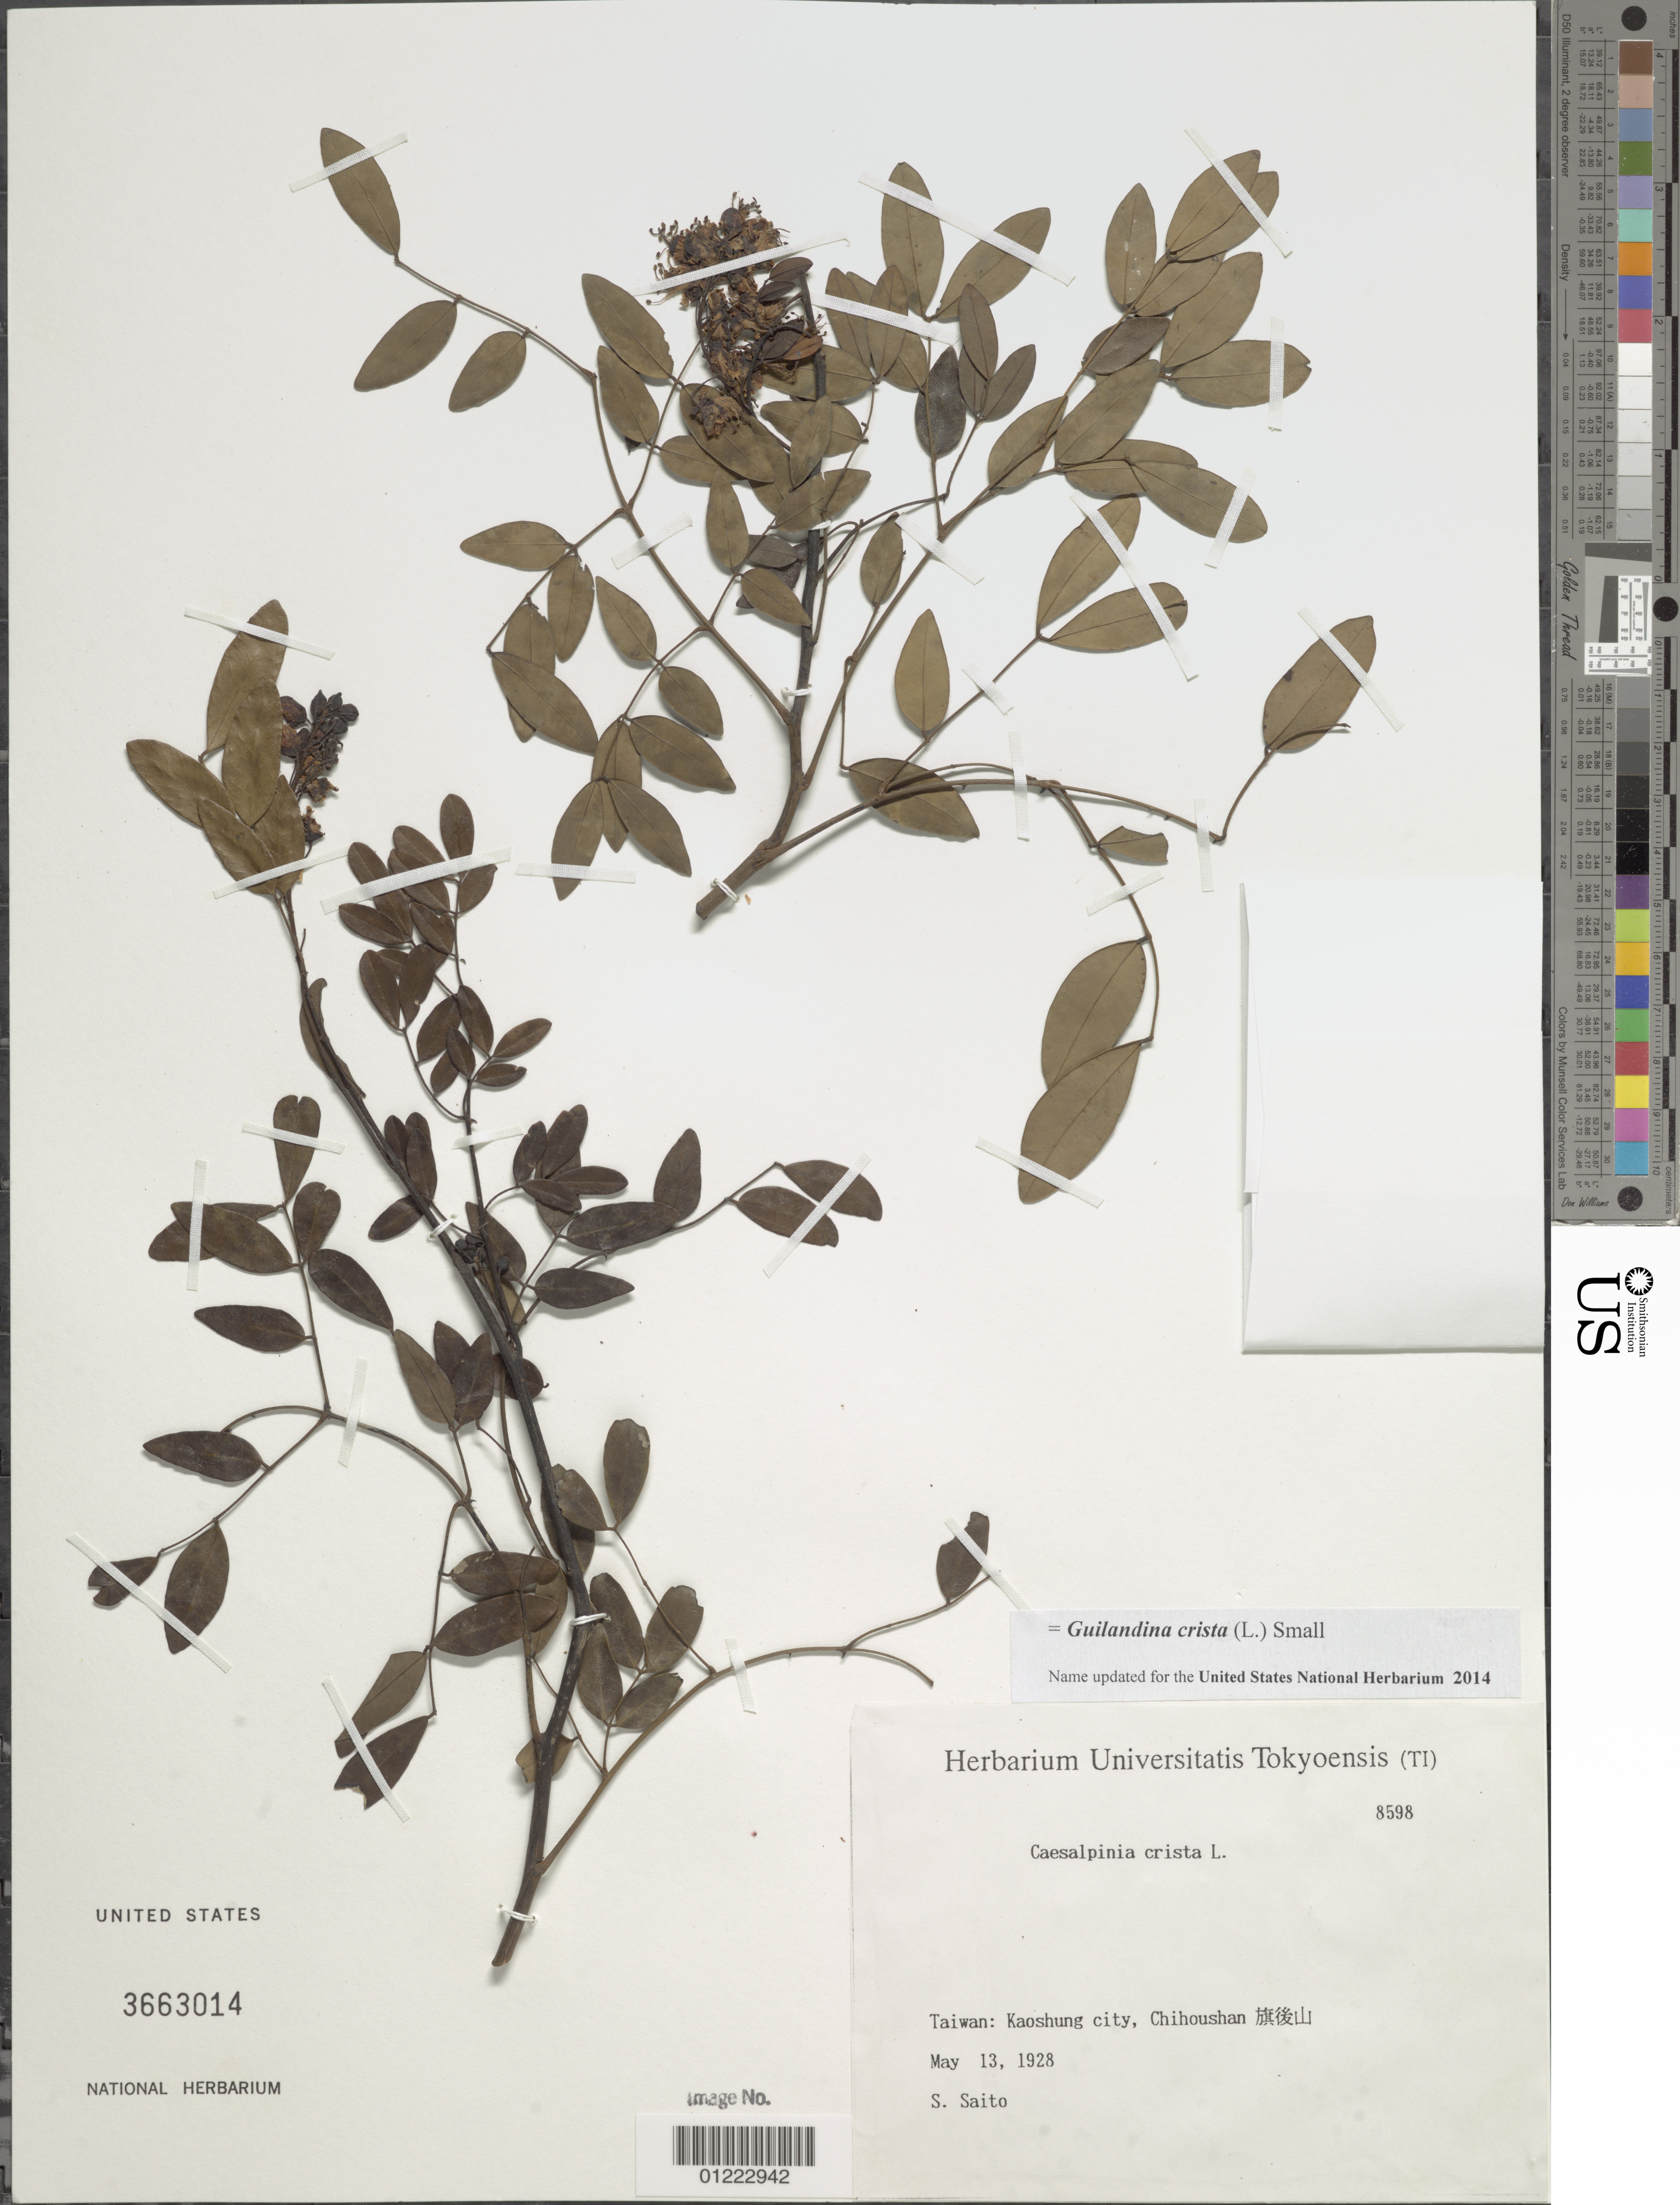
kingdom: Plantae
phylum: Tracheophyta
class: Magnoliopsida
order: Fabales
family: Fabaceae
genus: Ticanto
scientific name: Ticanto crista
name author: (L.) R. Clark & Gagnon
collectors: S. Saito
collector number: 8598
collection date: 1928-05-13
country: Taiwan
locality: Kaoshung city, Chihoushan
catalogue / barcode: US 3663014